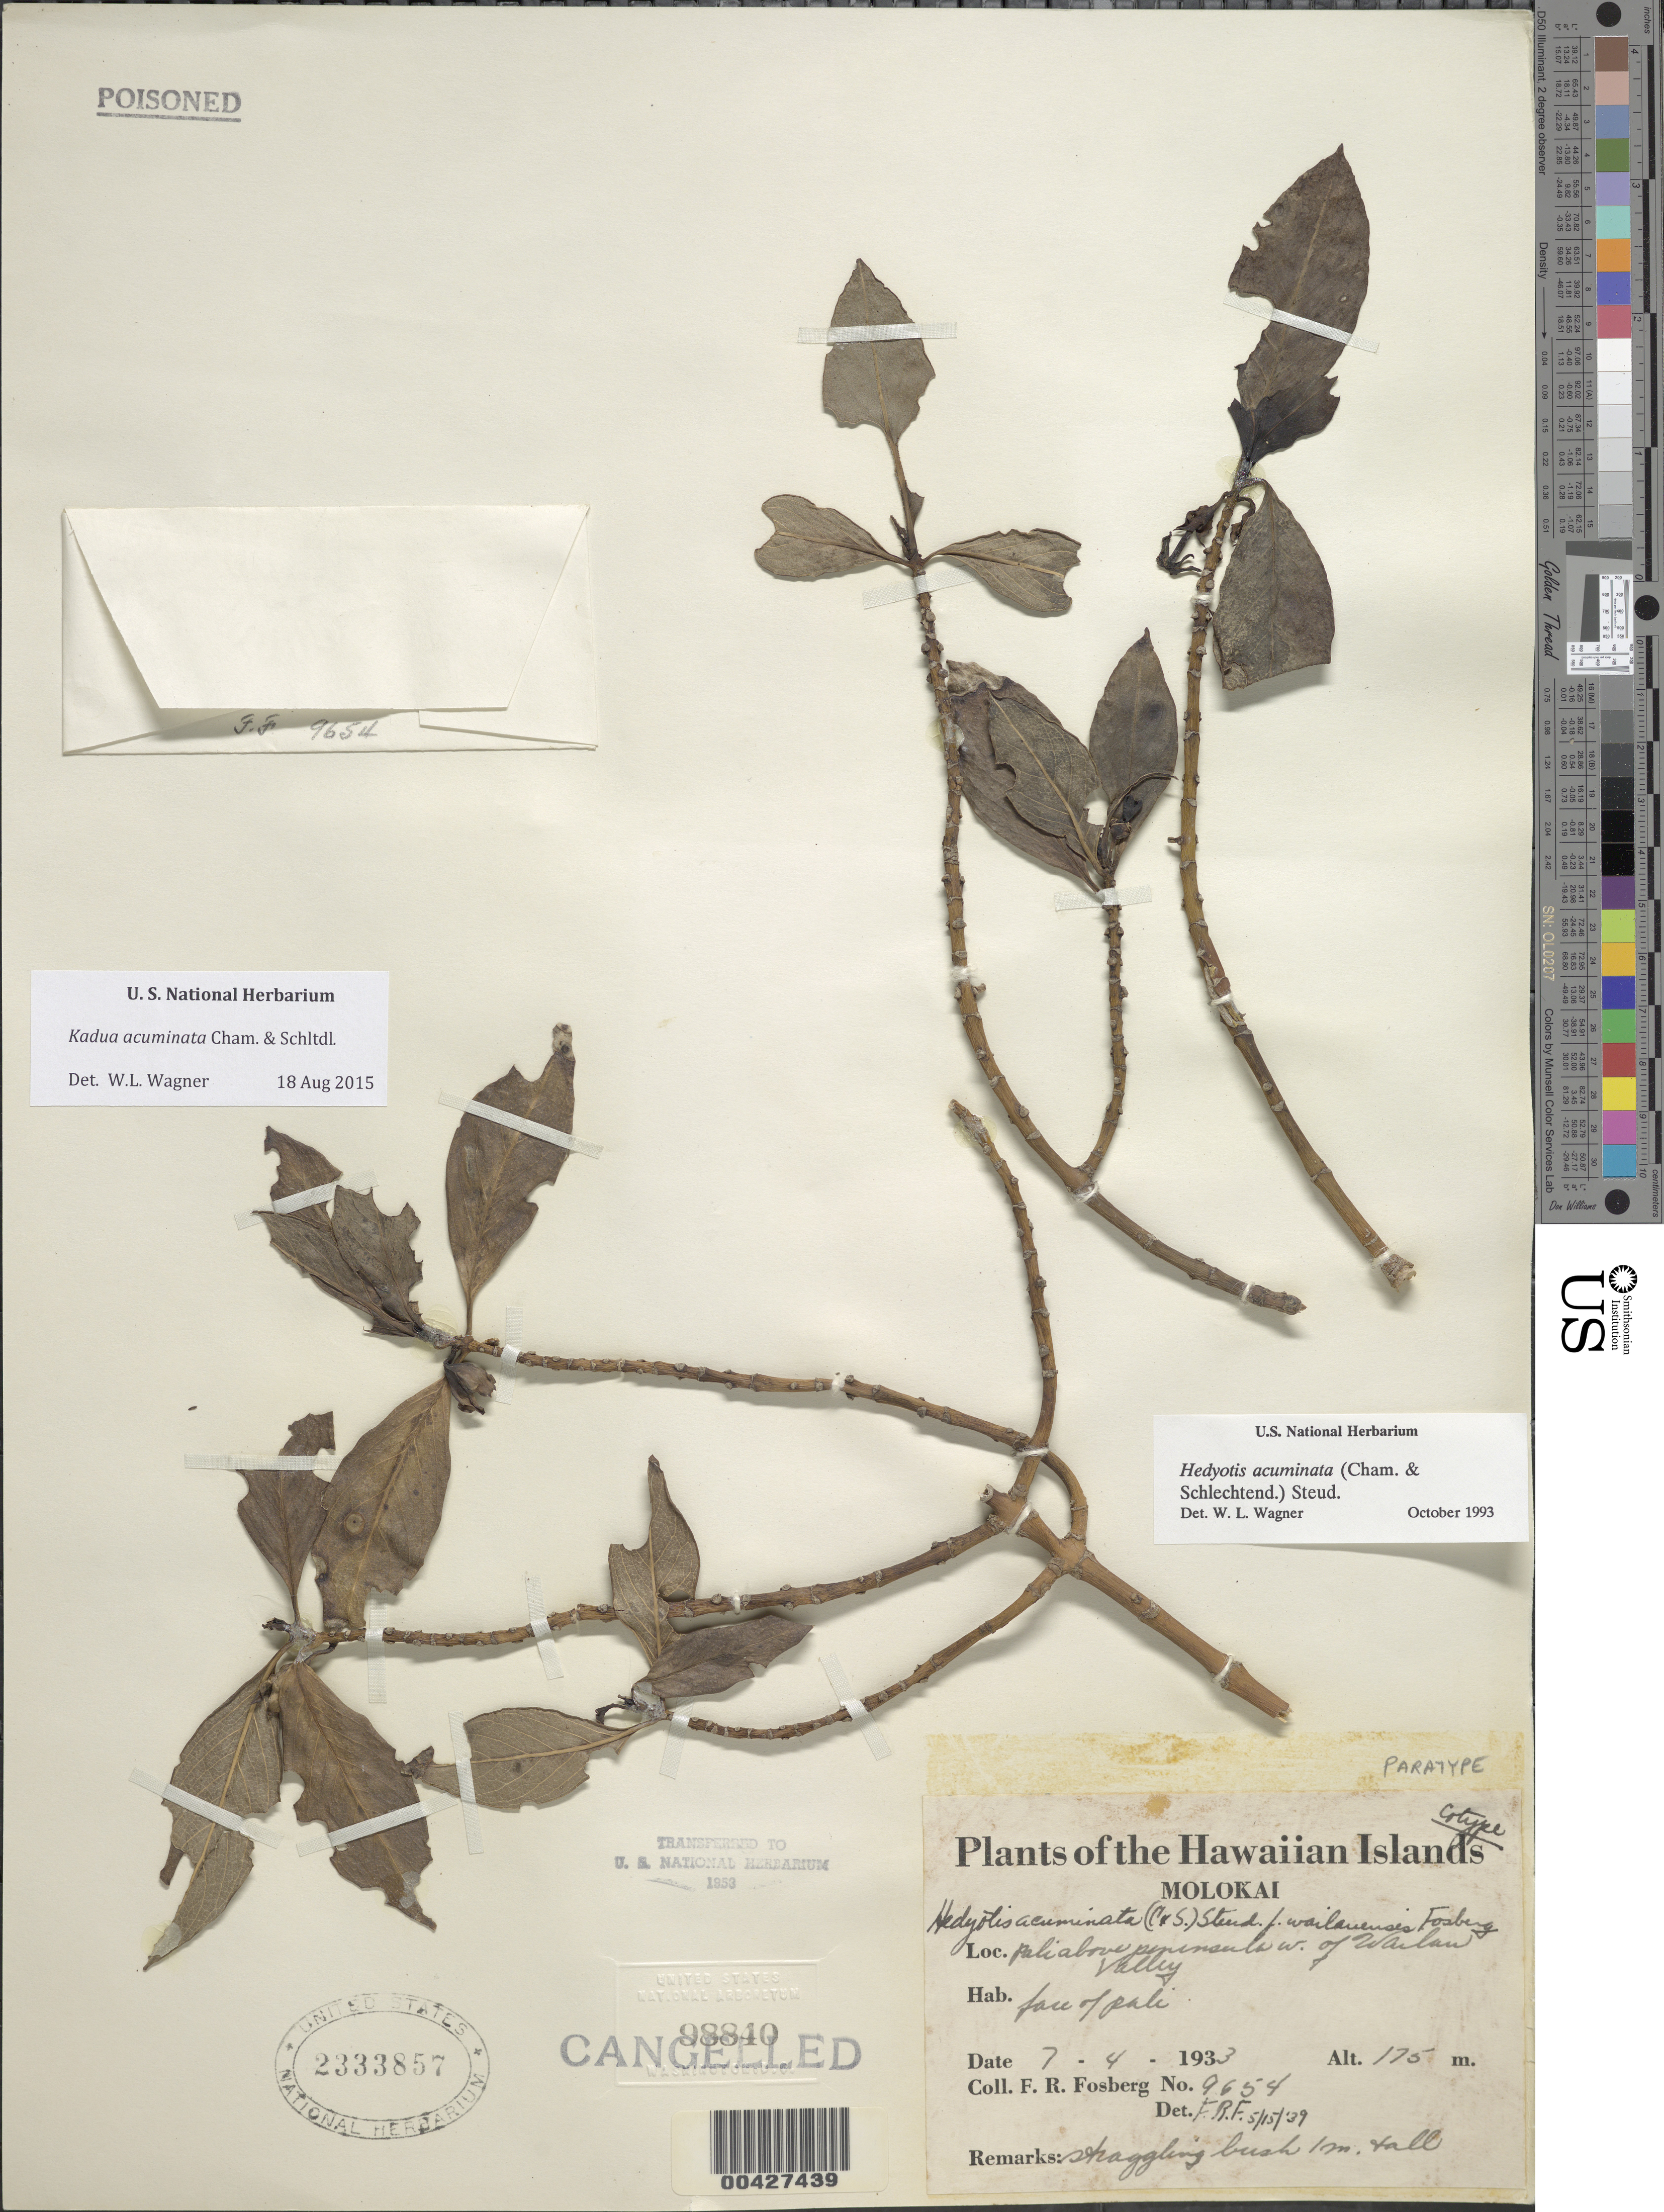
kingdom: Plantae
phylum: Tracheophyta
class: Magnoliopsida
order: Gentianales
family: Rubiaceae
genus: Kadua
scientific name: Kadua acuminata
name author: Cham. & Schltdl.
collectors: F. R. Fosberg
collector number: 9654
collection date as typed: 4 Jul 1933 or 7 Apr 1933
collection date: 1933-04-07 or 1933-07-04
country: United States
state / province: Hawaii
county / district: Honolulu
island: Oahu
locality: Pali above peninsula west of Wailau Valley.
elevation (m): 175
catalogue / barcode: US 2333857